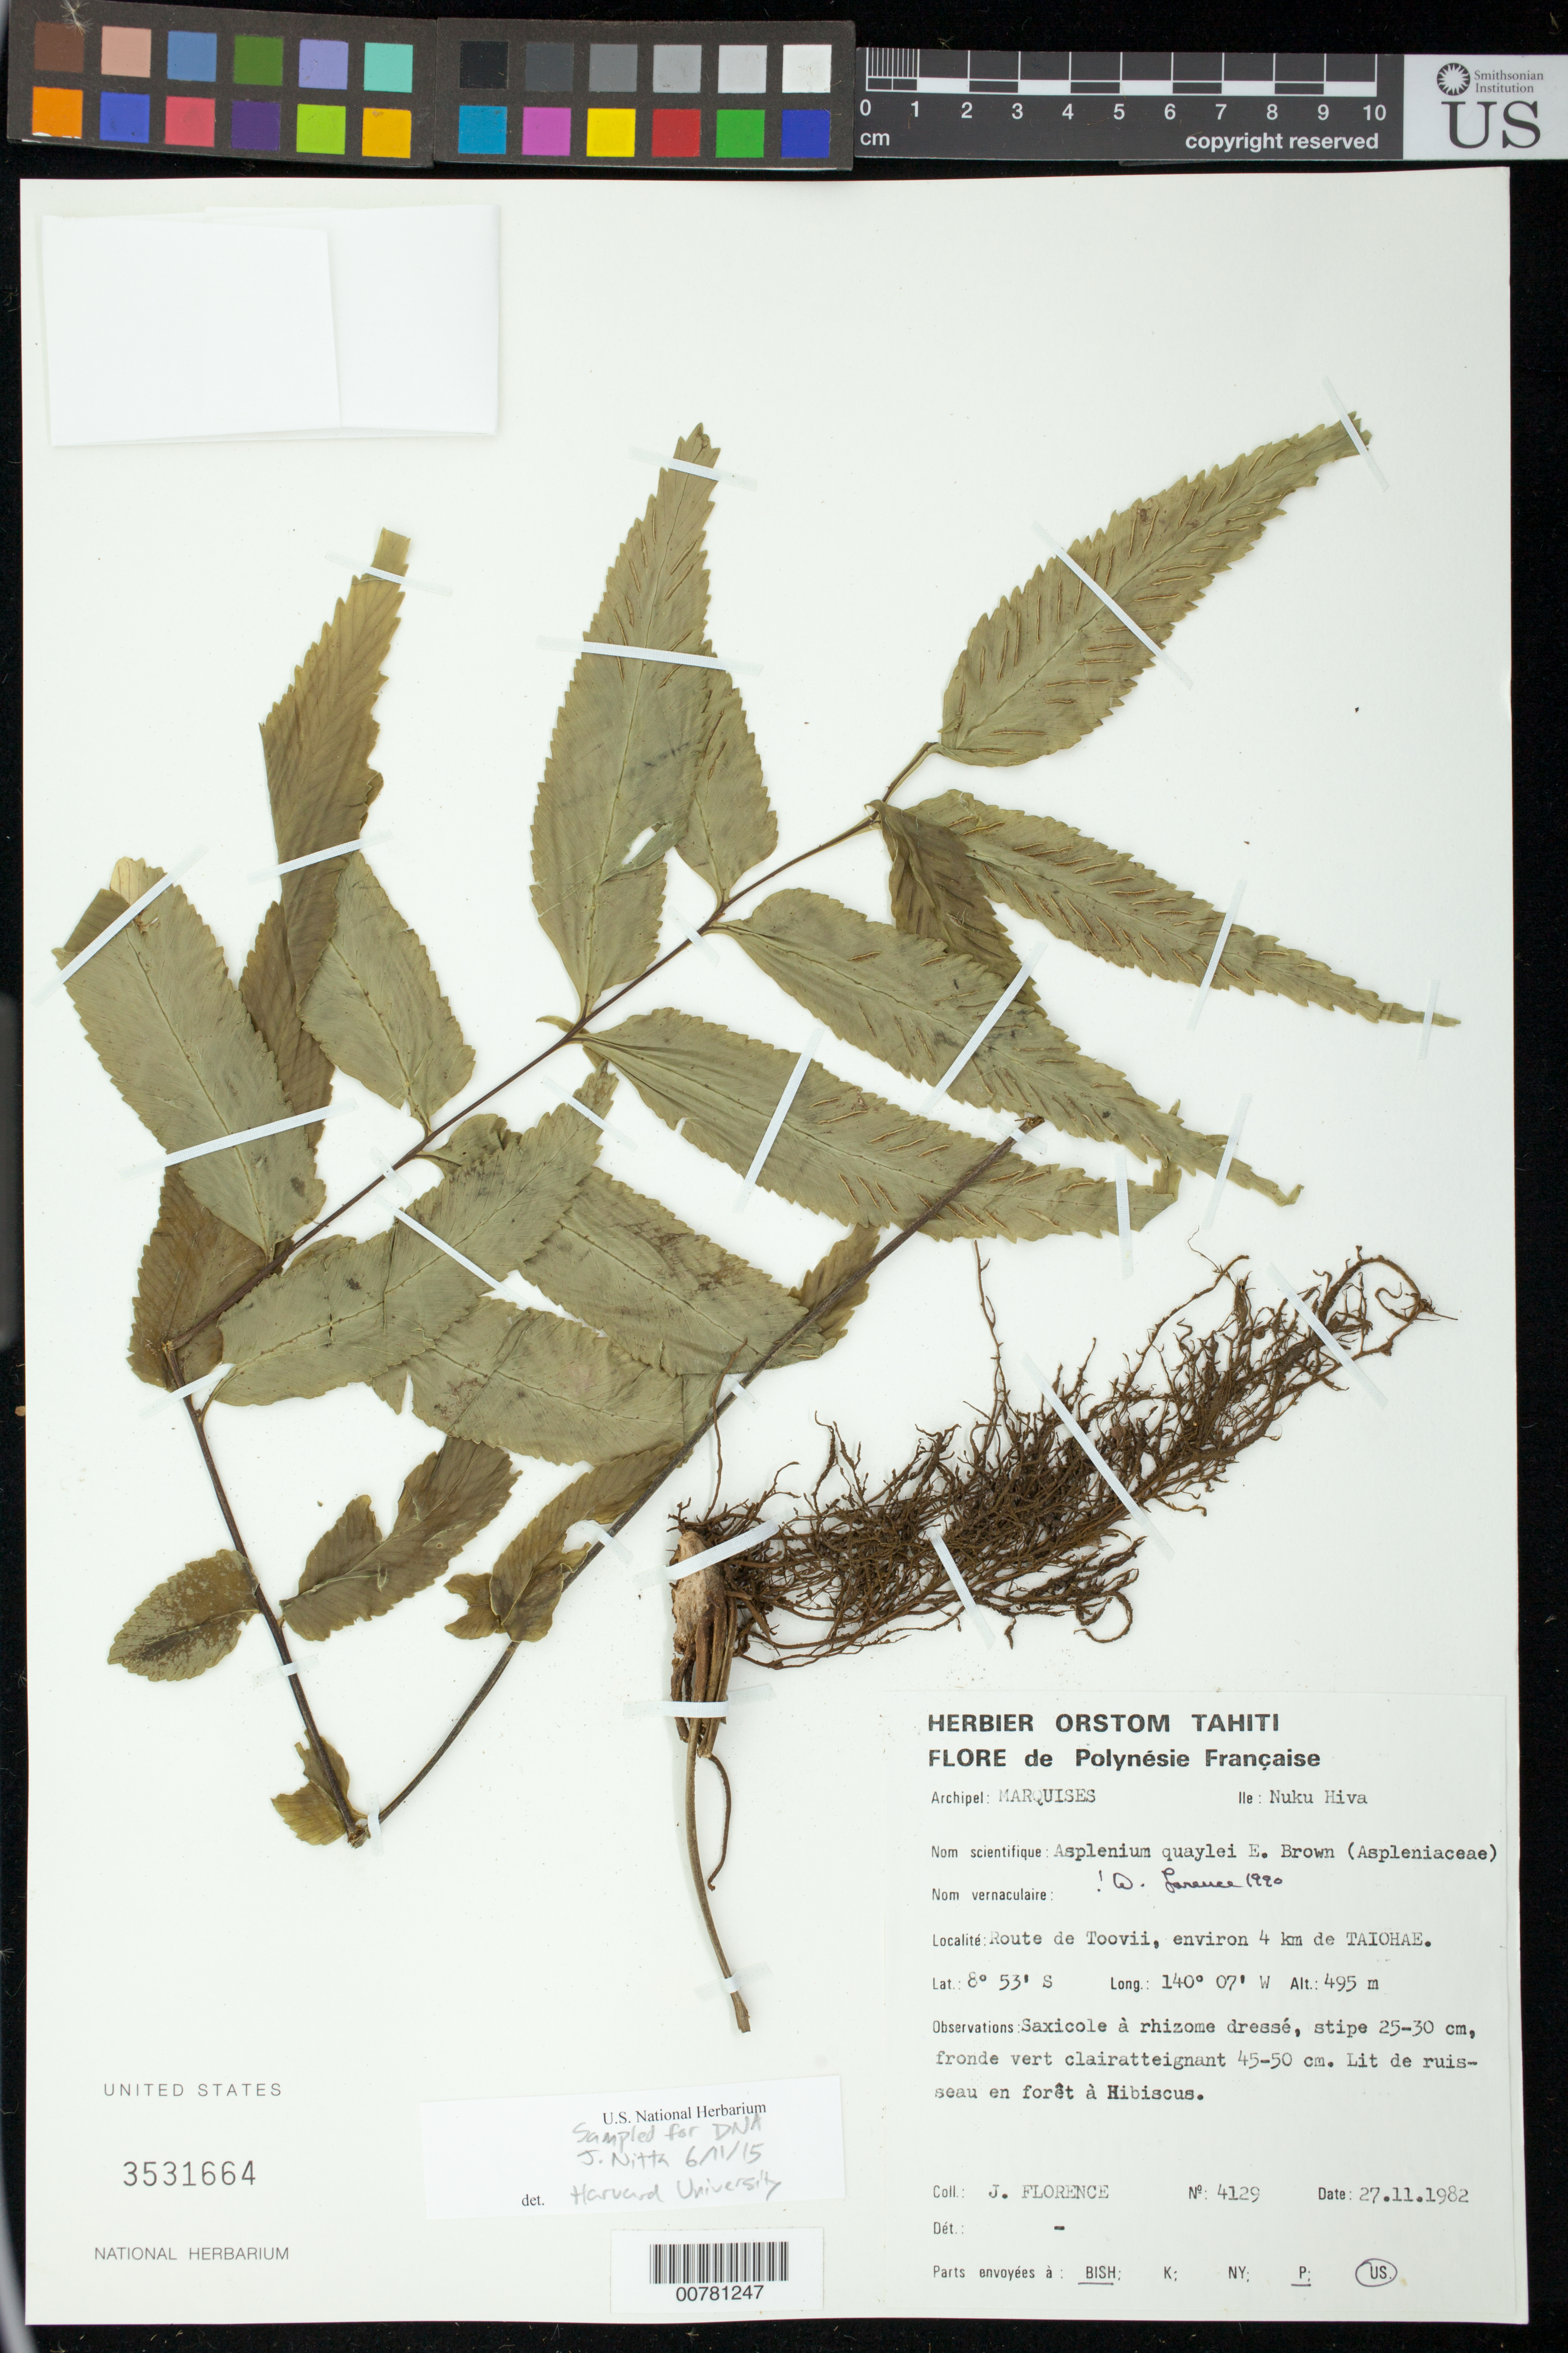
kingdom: Plantae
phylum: Tracheophyta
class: Polypodiopsida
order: Polypodiales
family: Aspleniaceae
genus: Asplenium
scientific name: Asplenium quaylei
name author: E.D. Br.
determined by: Lorence, David H., (PTBG), National Tropical Botanical Garden (UNITED STATES)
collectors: J. Florence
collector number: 4129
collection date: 1982-11-27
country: French Polynesia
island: Nuku Hiva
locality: route de Toovii, environ 4 km de Taiohae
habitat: Lit de ruisseau en forêt de Hibiscus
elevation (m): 495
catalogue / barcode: US 3531664